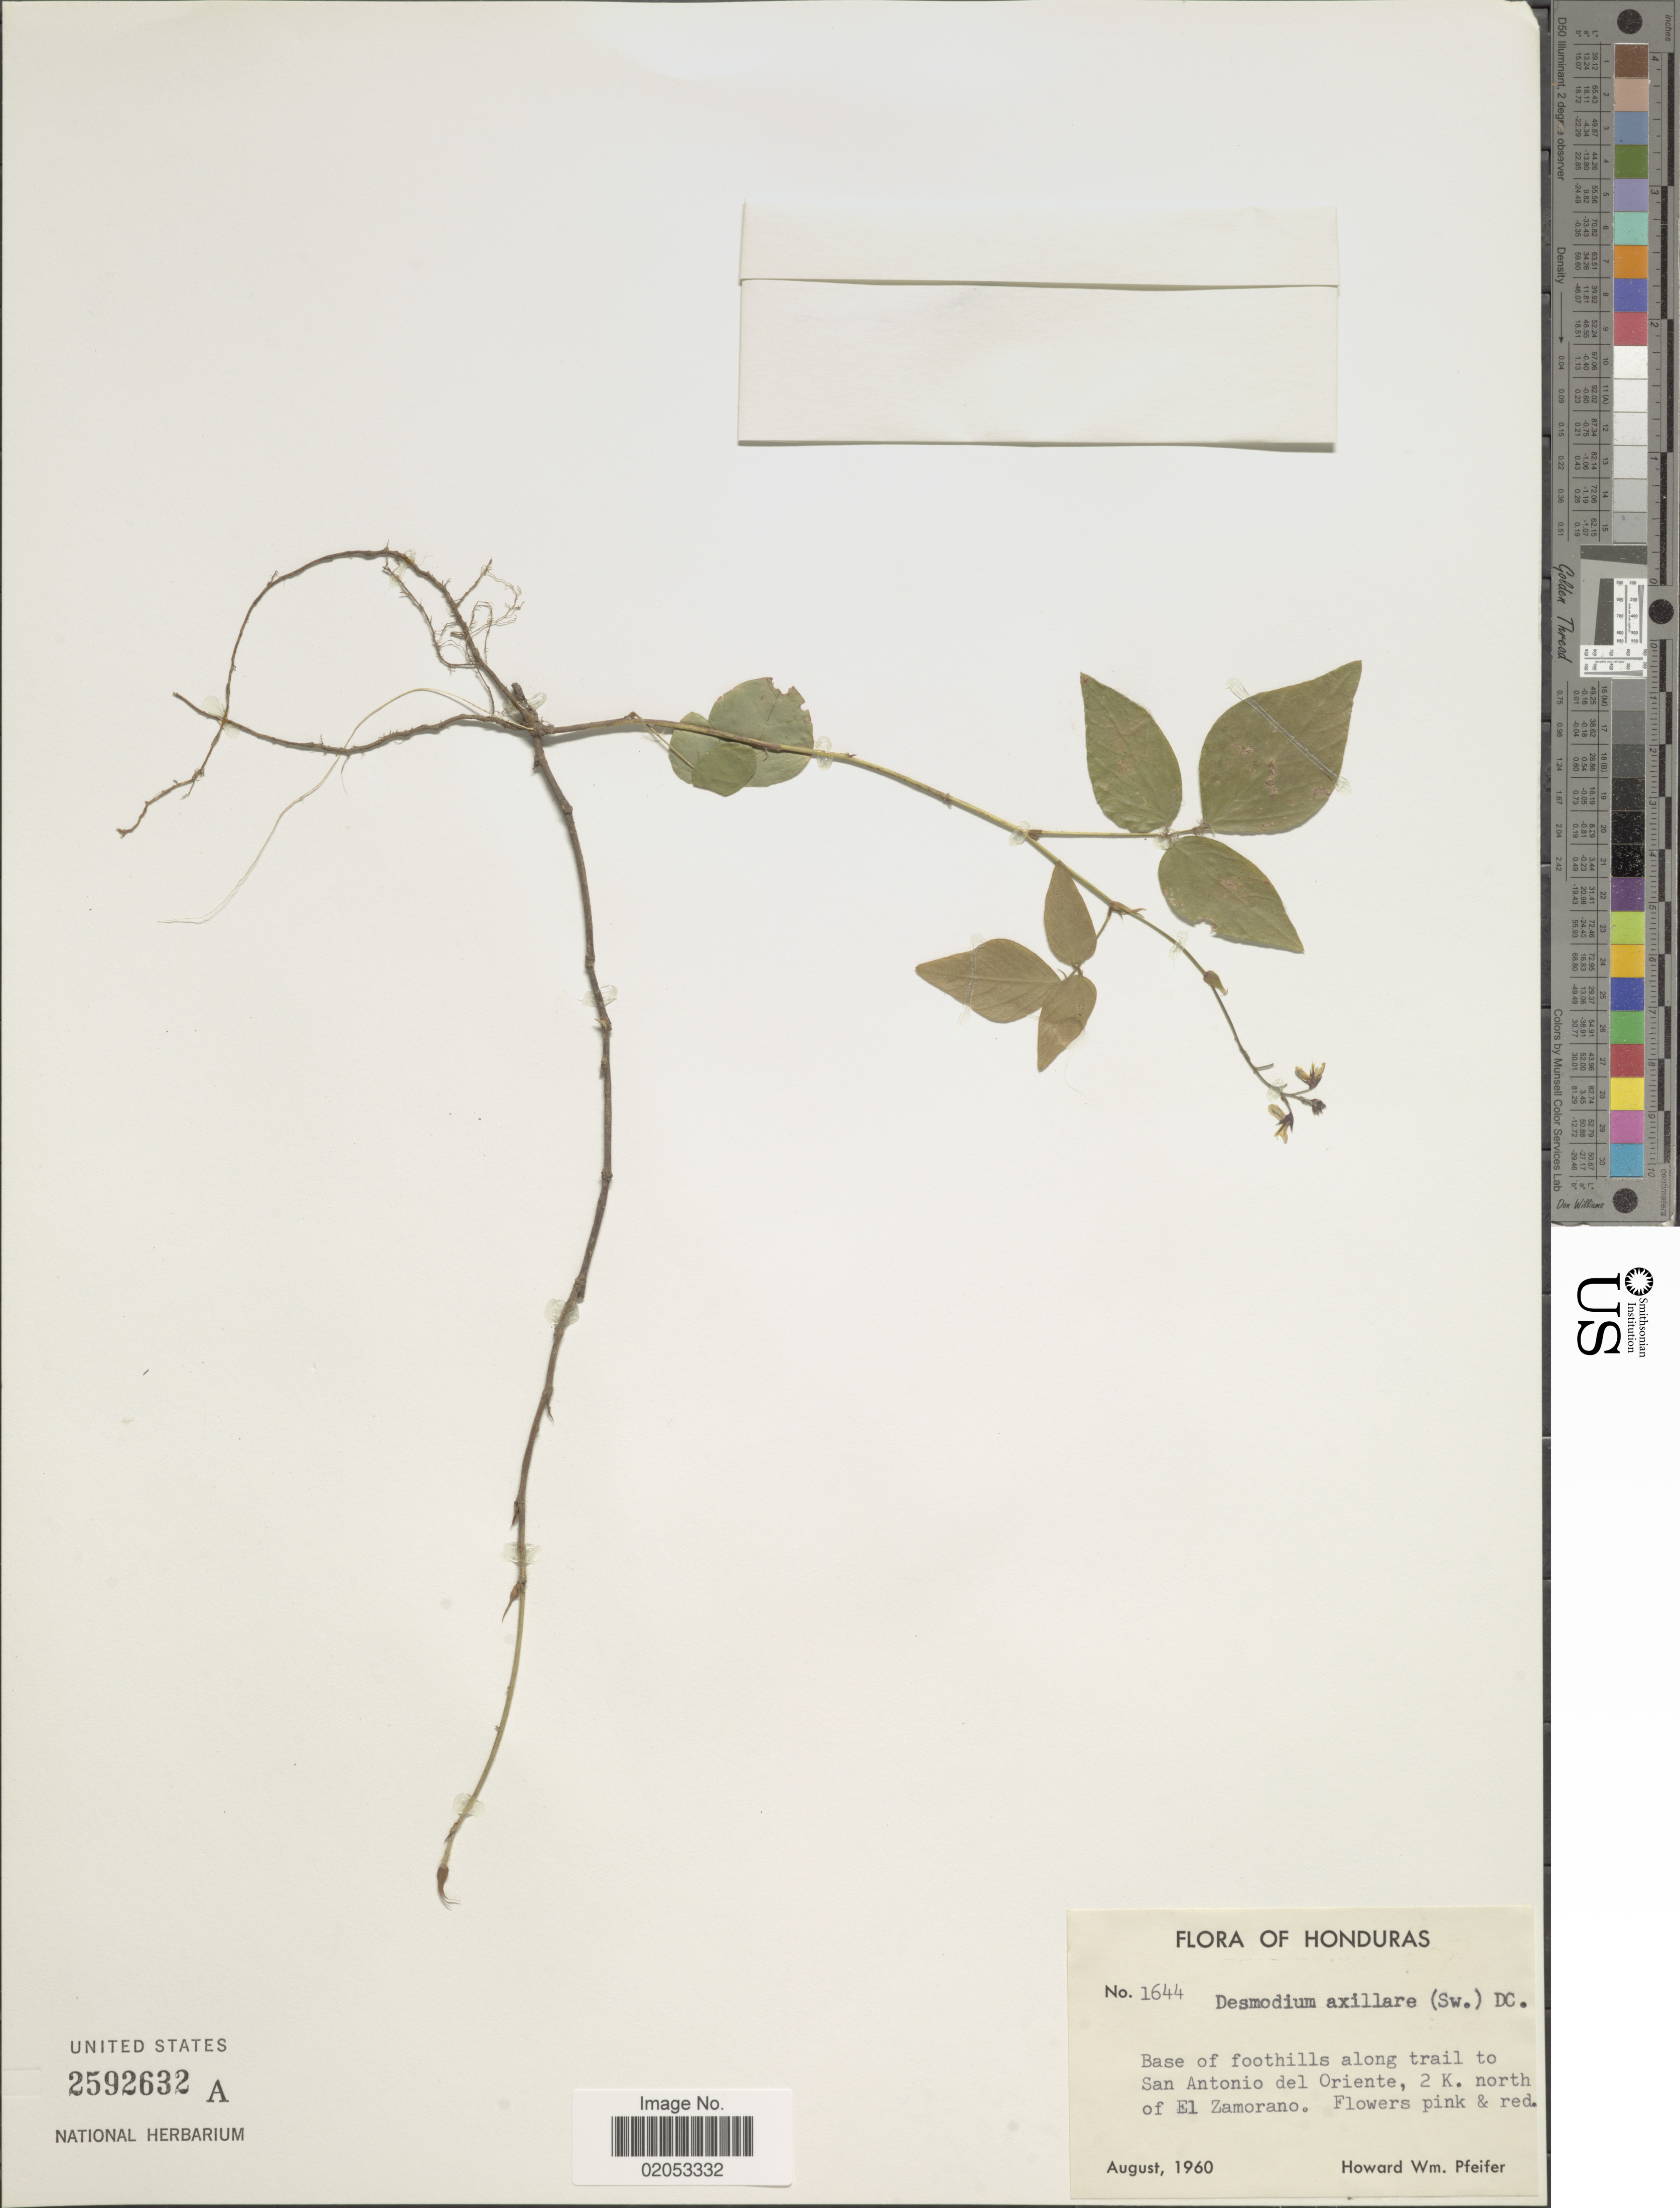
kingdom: Plantae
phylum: Tracheophyta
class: Magnoliopsida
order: Fabales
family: Fabaceae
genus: Desmodium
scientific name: Desmodium axillare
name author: (Sw.) DC.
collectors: H. W. Pfeifer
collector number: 1644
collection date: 1960-08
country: Honduras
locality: Base of foothills along trail to San Antonio del Oriente, 2 k north of El Zamorano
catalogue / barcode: US 2592632A